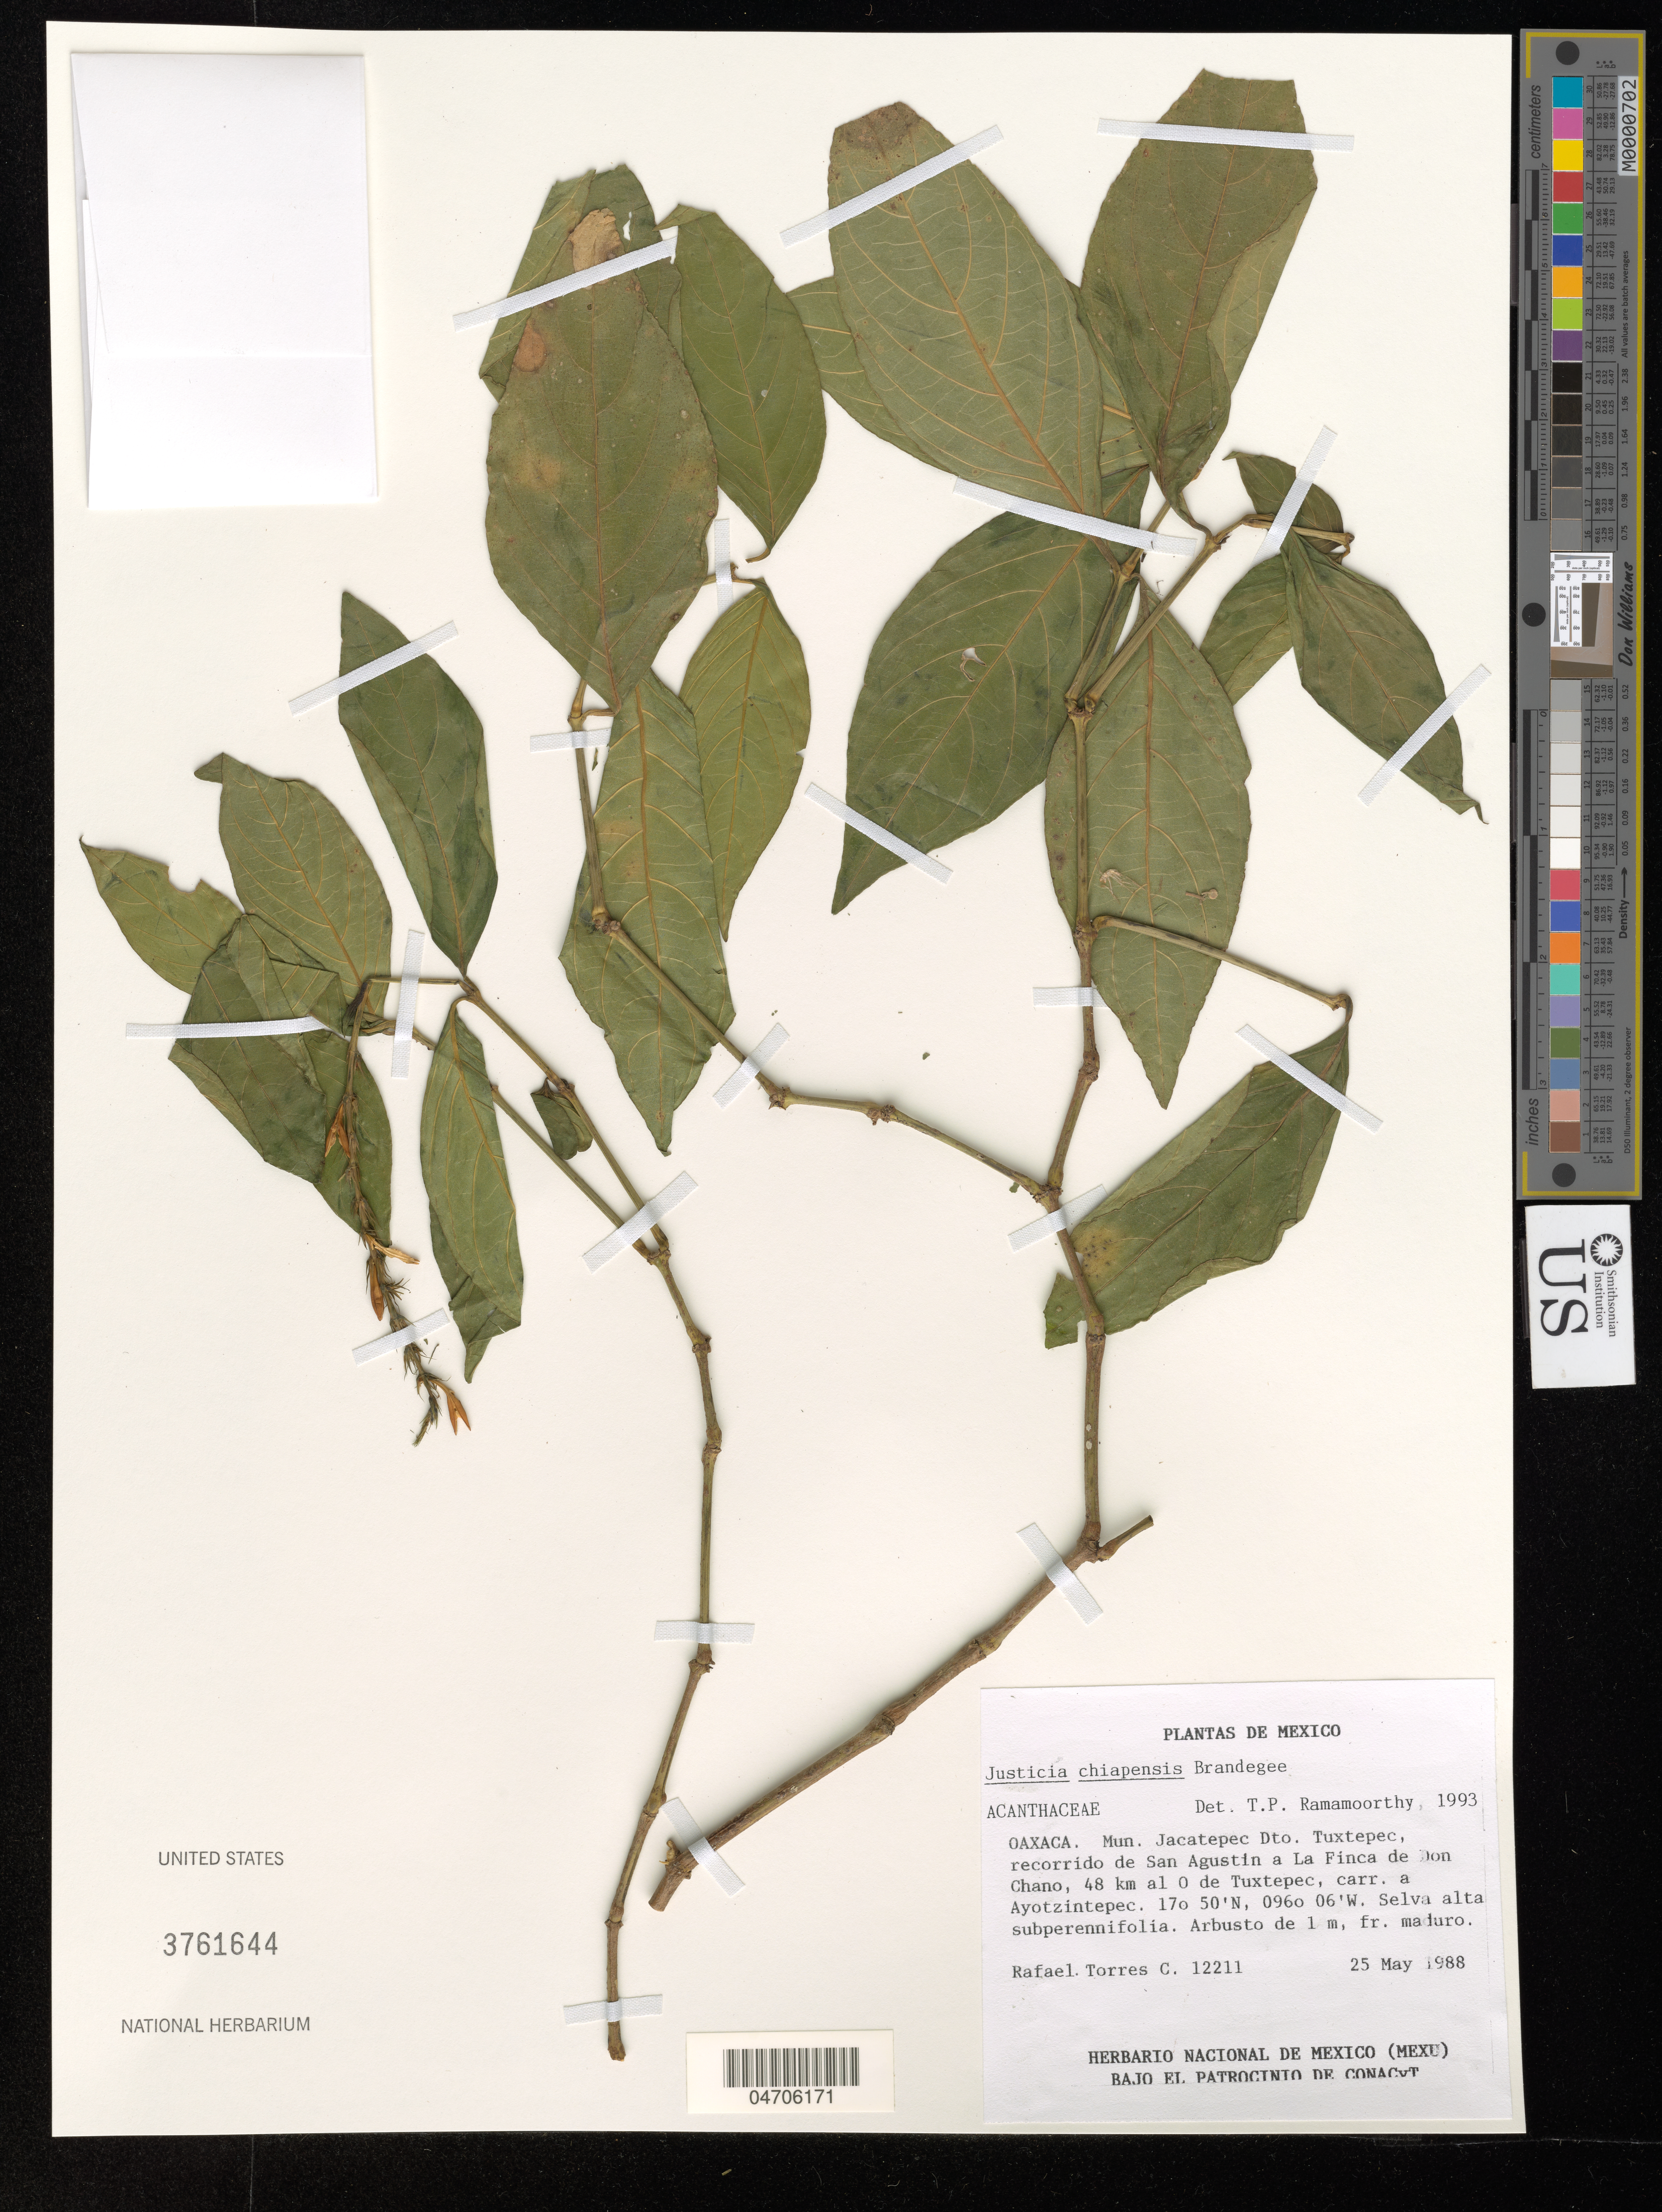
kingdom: Plantae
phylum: Tracheophyta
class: Magnoliopsida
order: Lamiales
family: Acanthaceae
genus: Justicia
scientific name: Justicia chiapensis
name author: Brandegee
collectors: R. Torres C.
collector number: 12211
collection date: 1988-05-25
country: Mexico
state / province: Oaxaca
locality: Mun. Jacatepec Dto. Tuxtepec, recorrido de San Agustin a La Finca de Don Chano, 48 km al O de Tuxtepec, carr. a Ayotzintepec.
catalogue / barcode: US 3761644